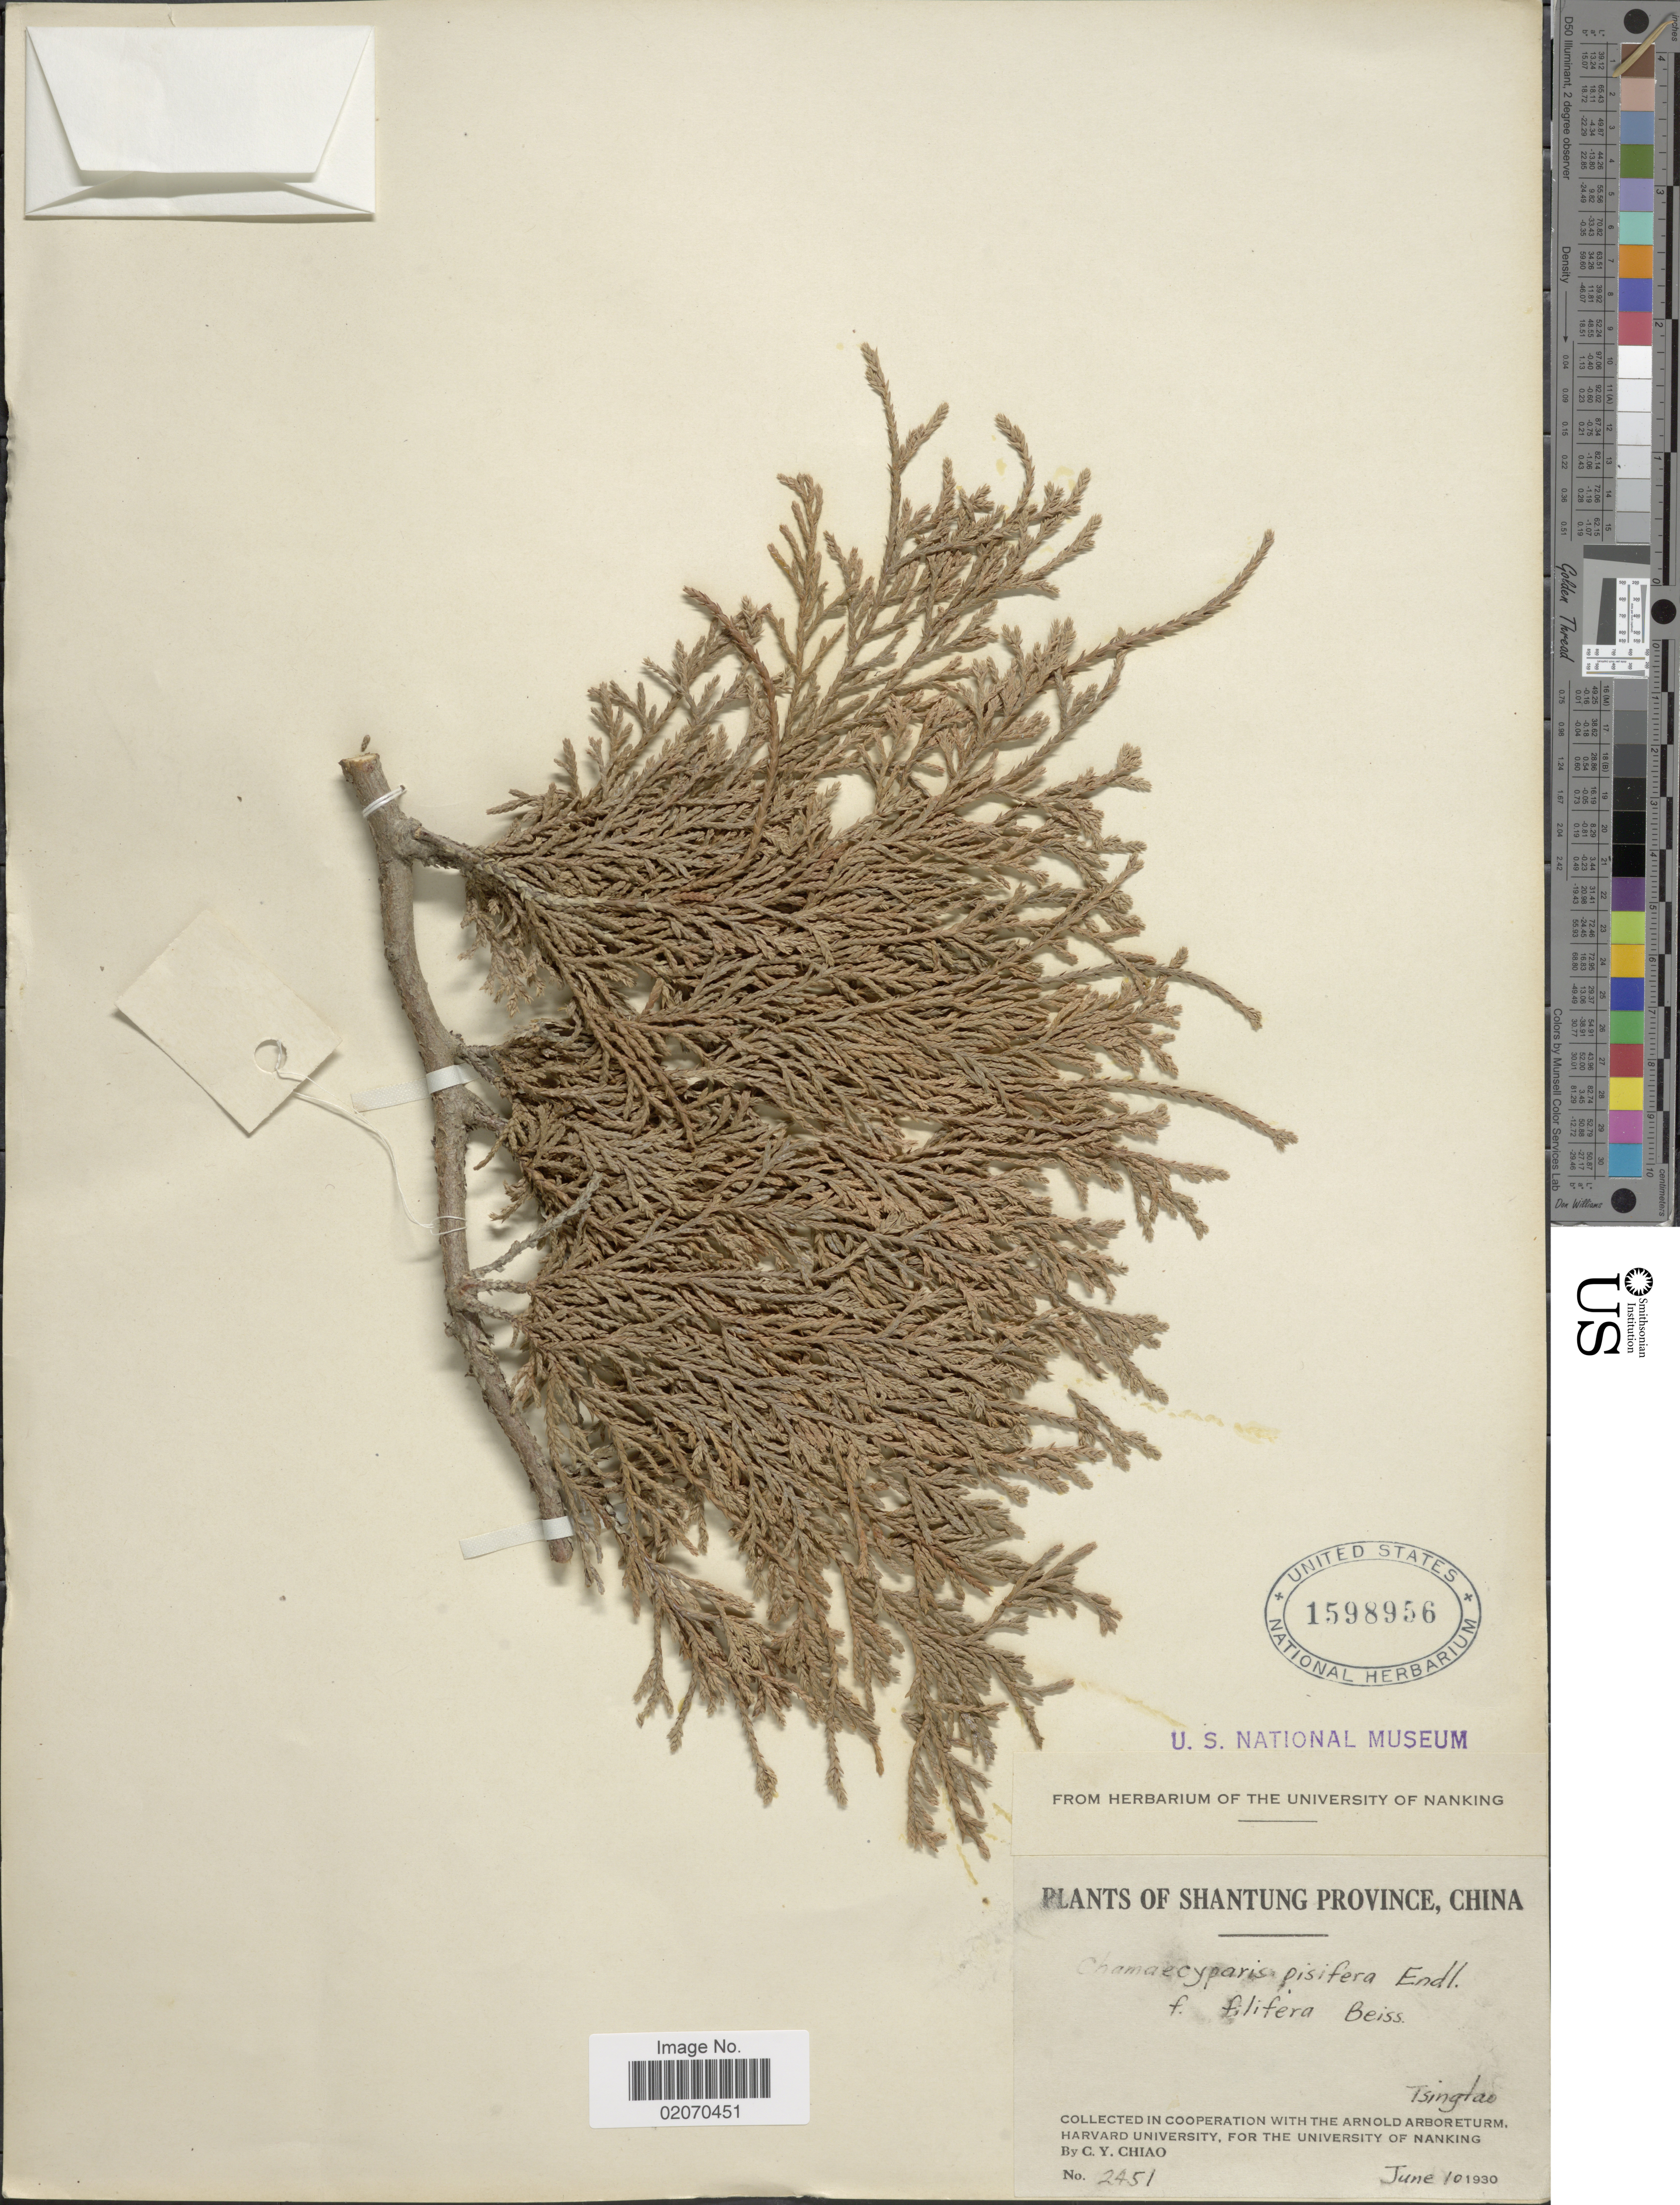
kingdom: Plantae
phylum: Tracheophyta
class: Pinopsida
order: Pinales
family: Cupressaceae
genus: Chamaecyparis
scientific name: Chamaecyparis pisifera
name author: (Siebold & Zucc.) Endl.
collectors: C. Y. Chiao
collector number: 2451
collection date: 1930-06-10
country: China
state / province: Shandong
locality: Shantung Province. Tsingtai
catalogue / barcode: US 1598956